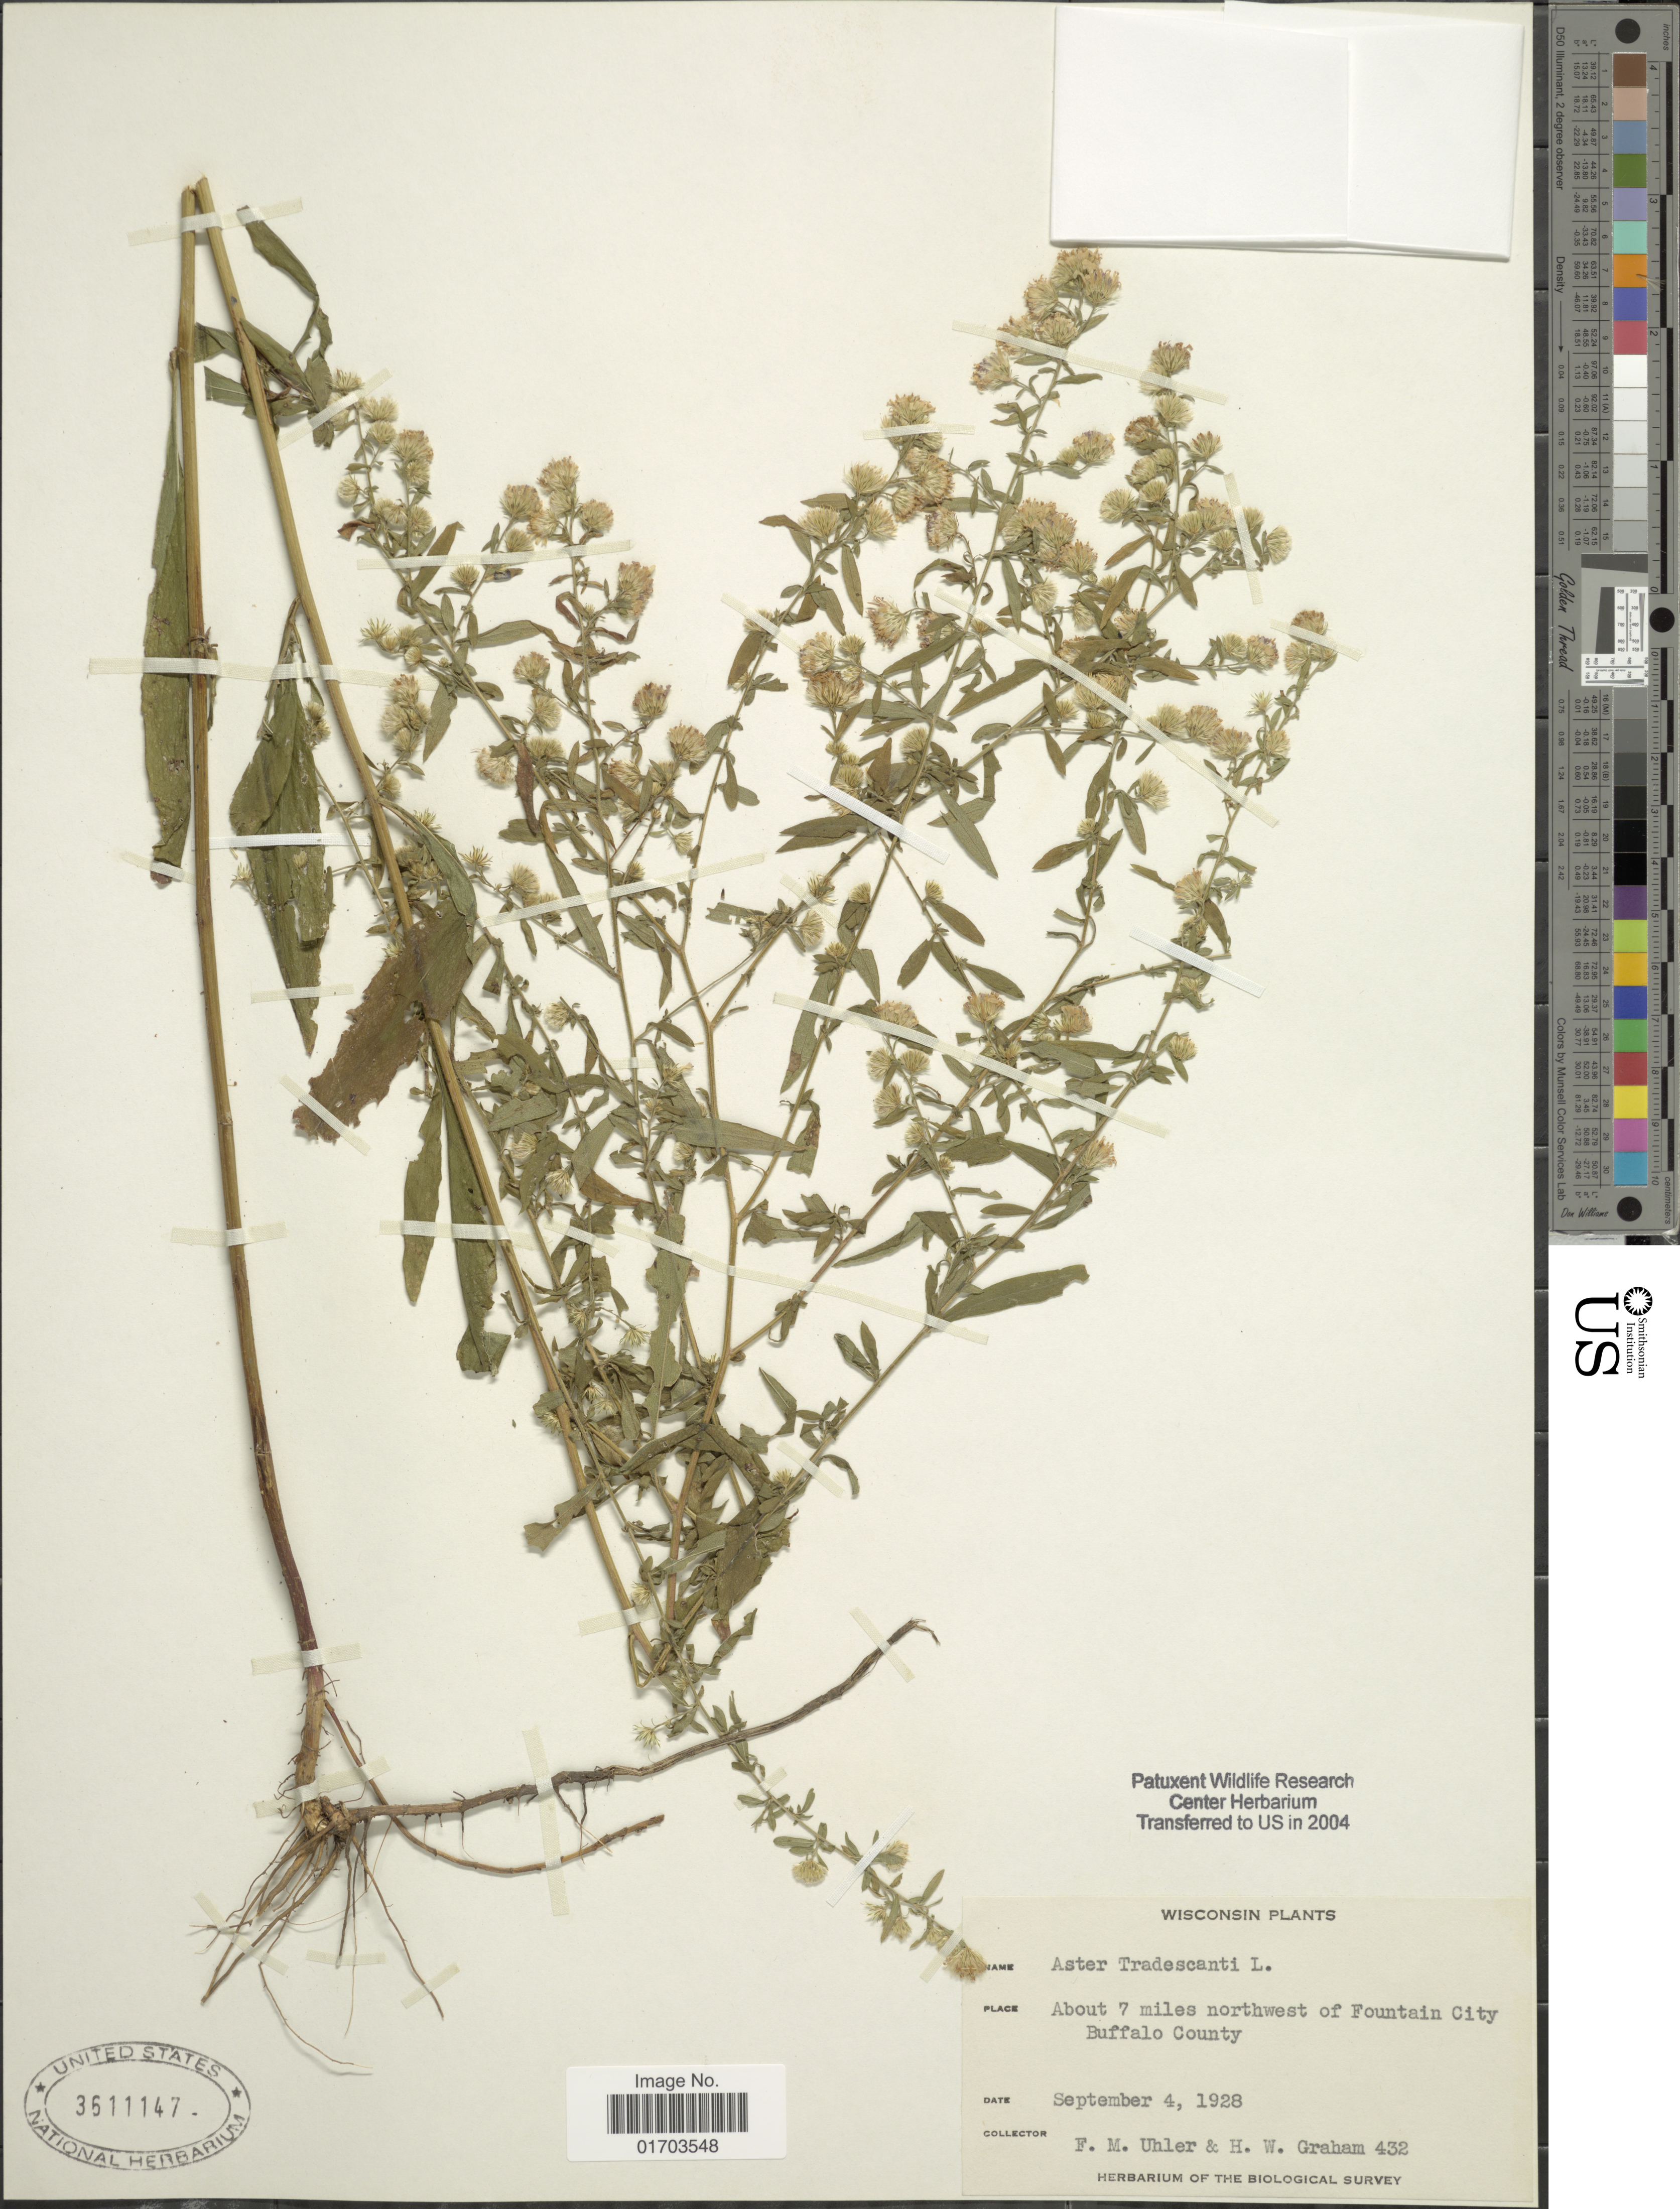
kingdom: Plantae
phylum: Tracheophyta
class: Magnoliopsida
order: Asterales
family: Asteraceae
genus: Symphyotrichum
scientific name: Symphyotrichum tradescanti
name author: (L.) G.L. Nesom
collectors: F. M. Uhler & H. W. Graham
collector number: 432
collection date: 1928-09-04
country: United States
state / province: Wisconsin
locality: Wisconsin. About 7 miles northwest of Fountain City, Buffalo County.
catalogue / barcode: US 3611147